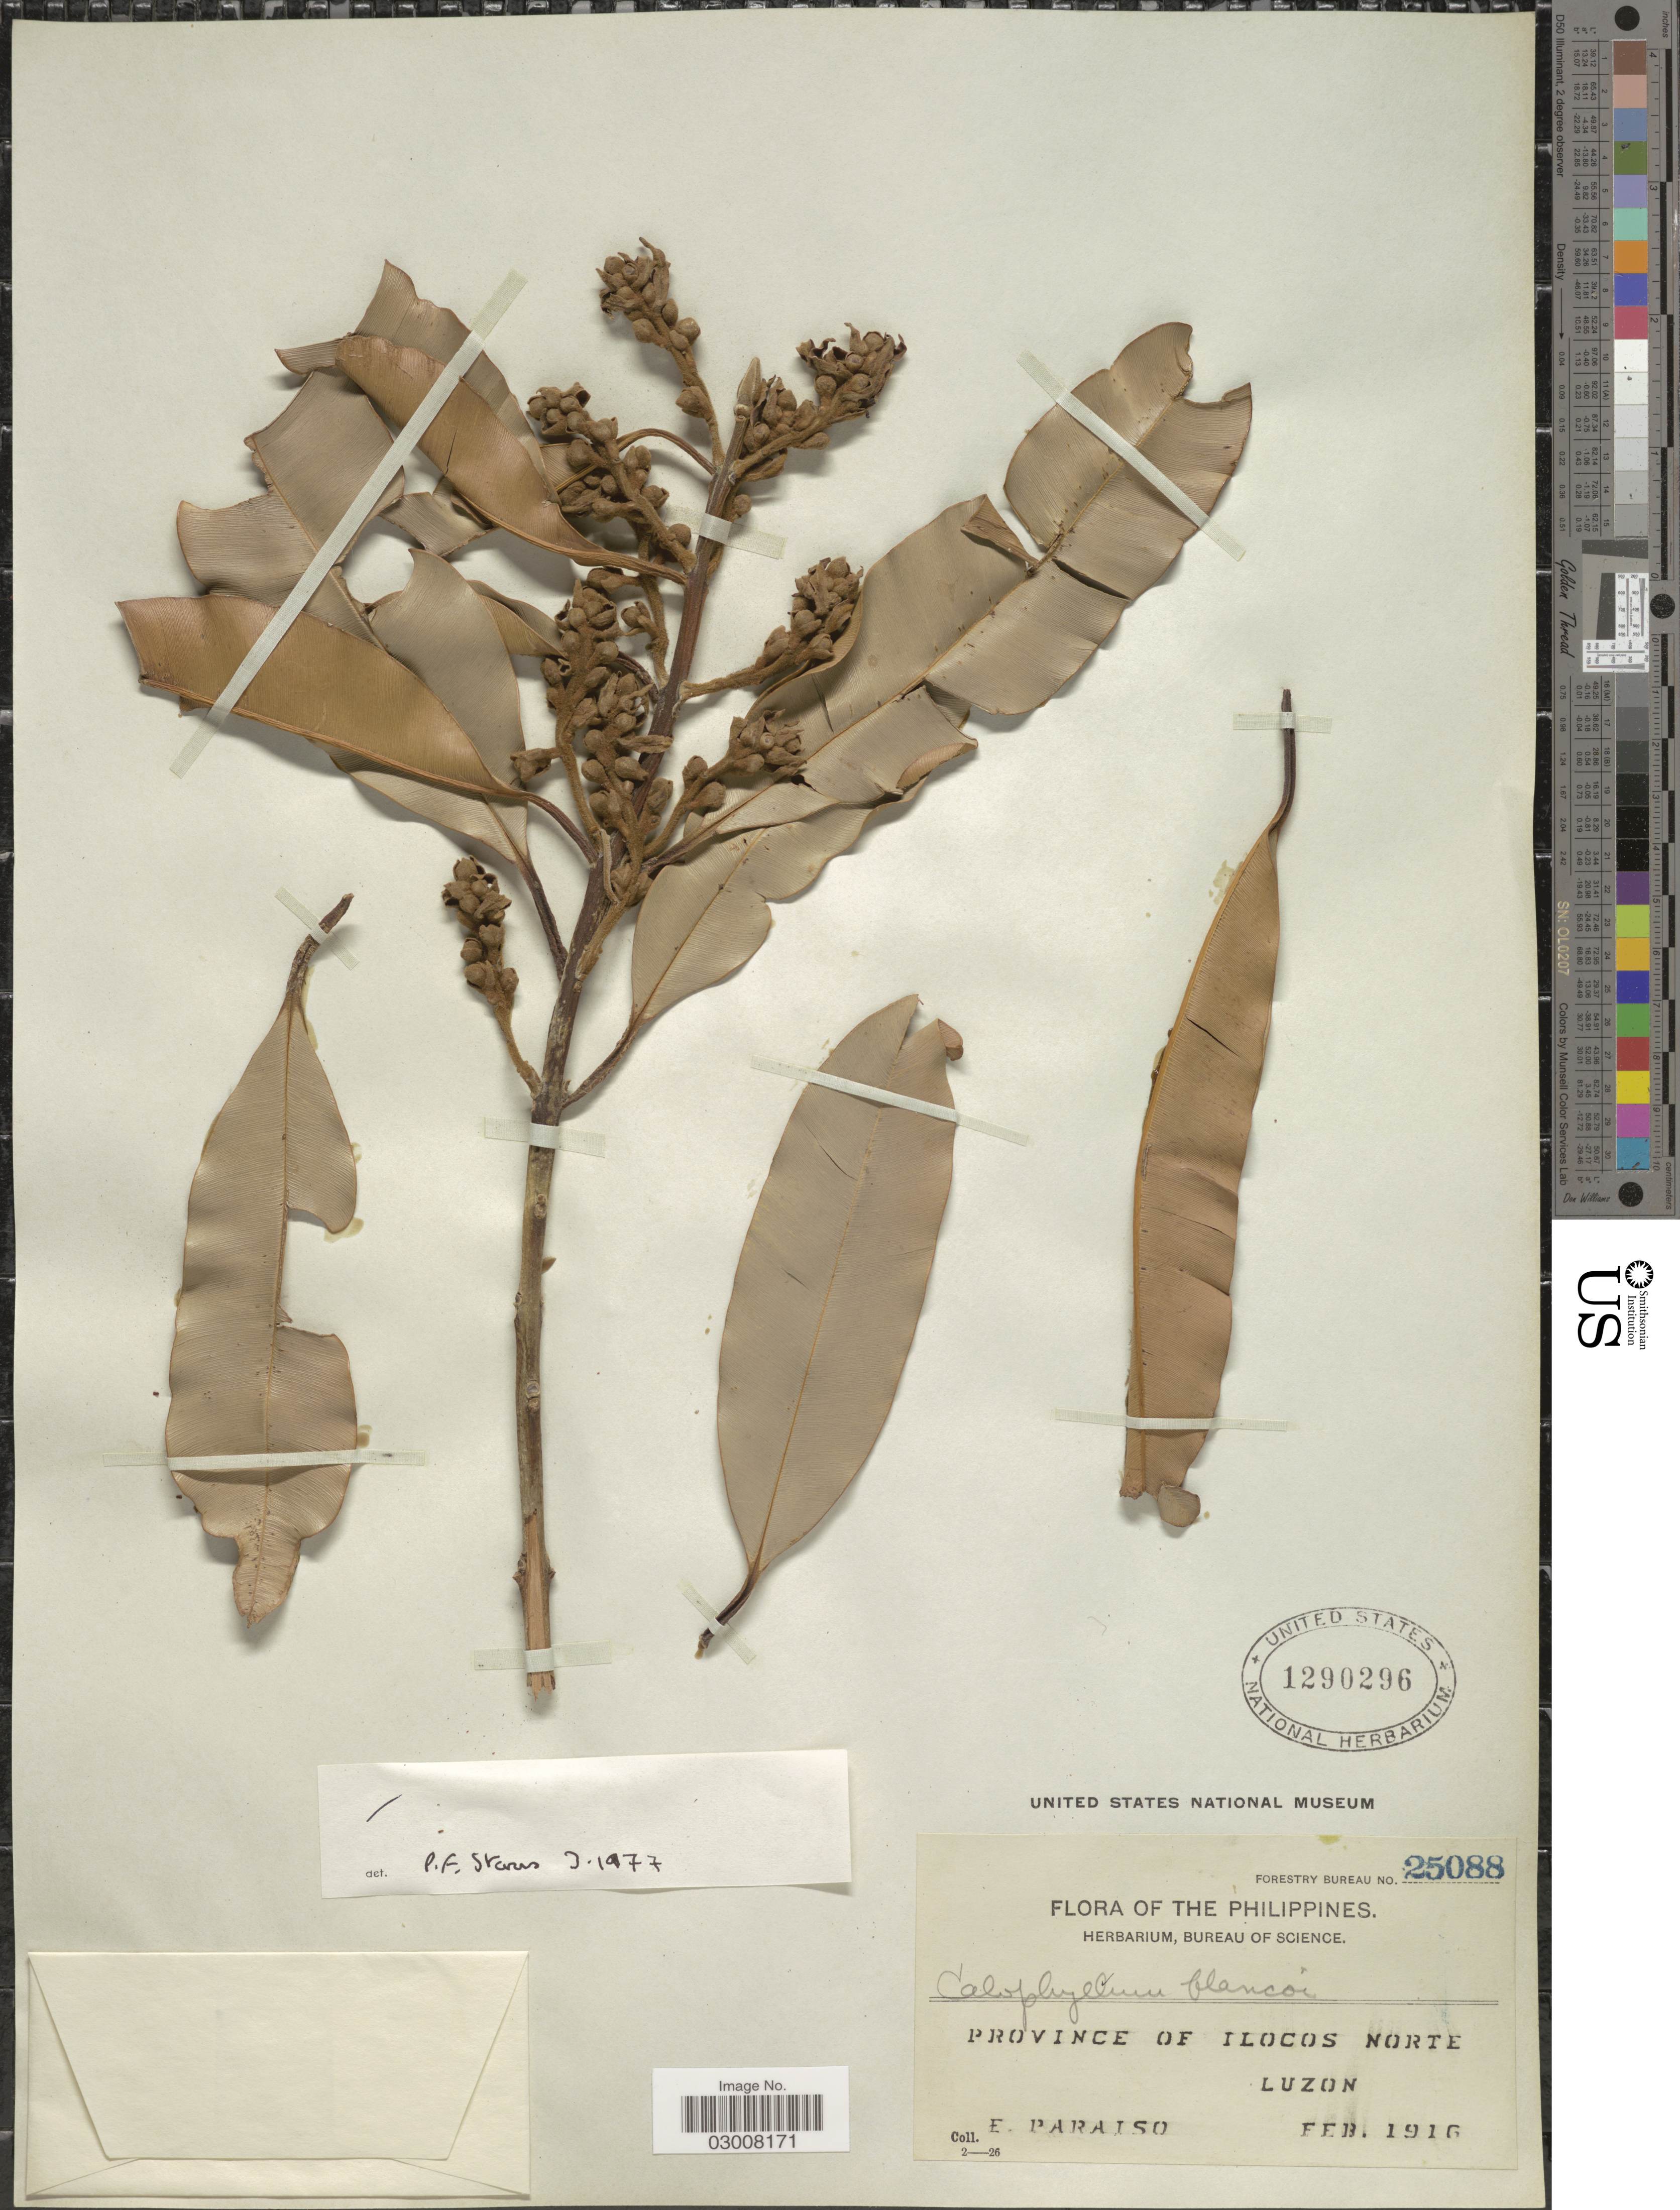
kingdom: Plantae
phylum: Tracheophyta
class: Magnoliopsida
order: Malpighiales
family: Calophyllaceae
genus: Calophyllum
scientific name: Calophyllum blancoi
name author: Planch. & Triana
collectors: E. Paraiso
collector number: Forestry Bureau 25088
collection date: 1916-02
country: Philippines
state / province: Ilocos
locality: Province of Ilocos Norte, Luzon.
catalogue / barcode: US 1290296